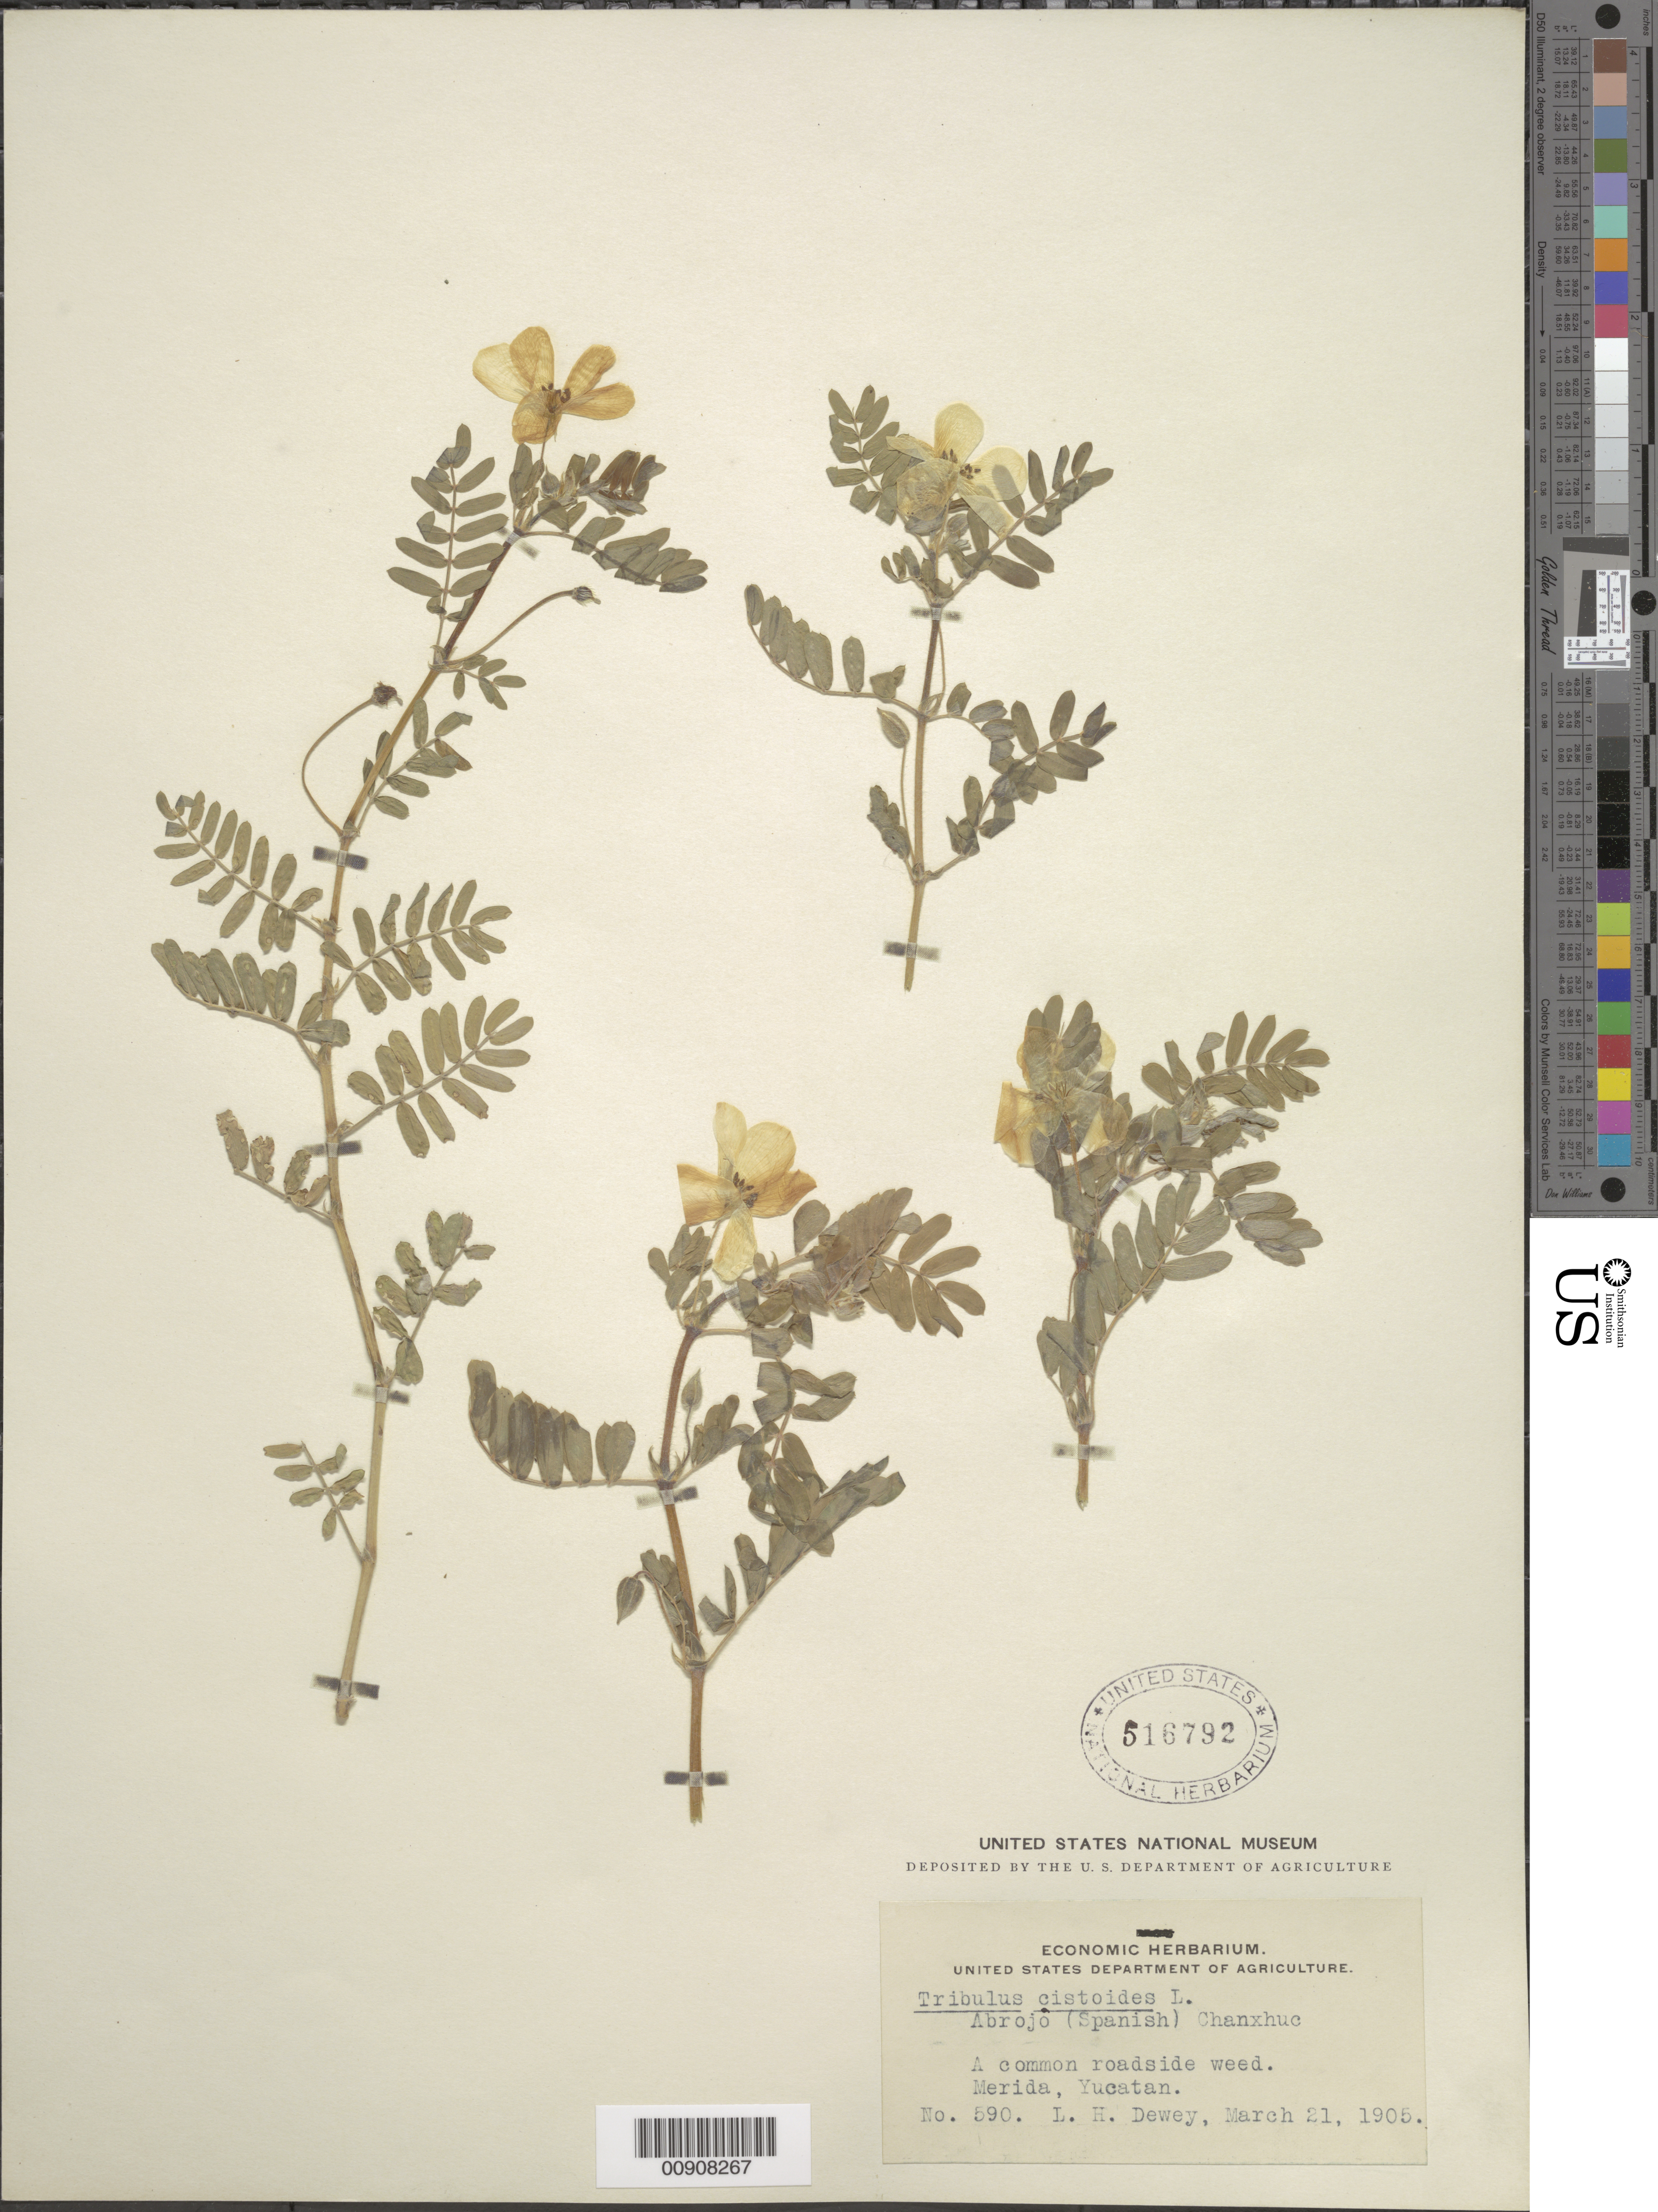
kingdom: Plantae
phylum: Tracheophyta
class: Magnoliopsida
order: Zygophyllales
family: Zygophyllaceae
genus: Tribulus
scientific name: Tribulus cistoides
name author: L.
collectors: L. H. Dewey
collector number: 590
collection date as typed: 21 Mar 1905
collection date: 1905-03-21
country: Mexico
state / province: Yucatán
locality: Mérida, Yucatán.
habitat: A common roadside weed.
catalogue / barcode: US 516792